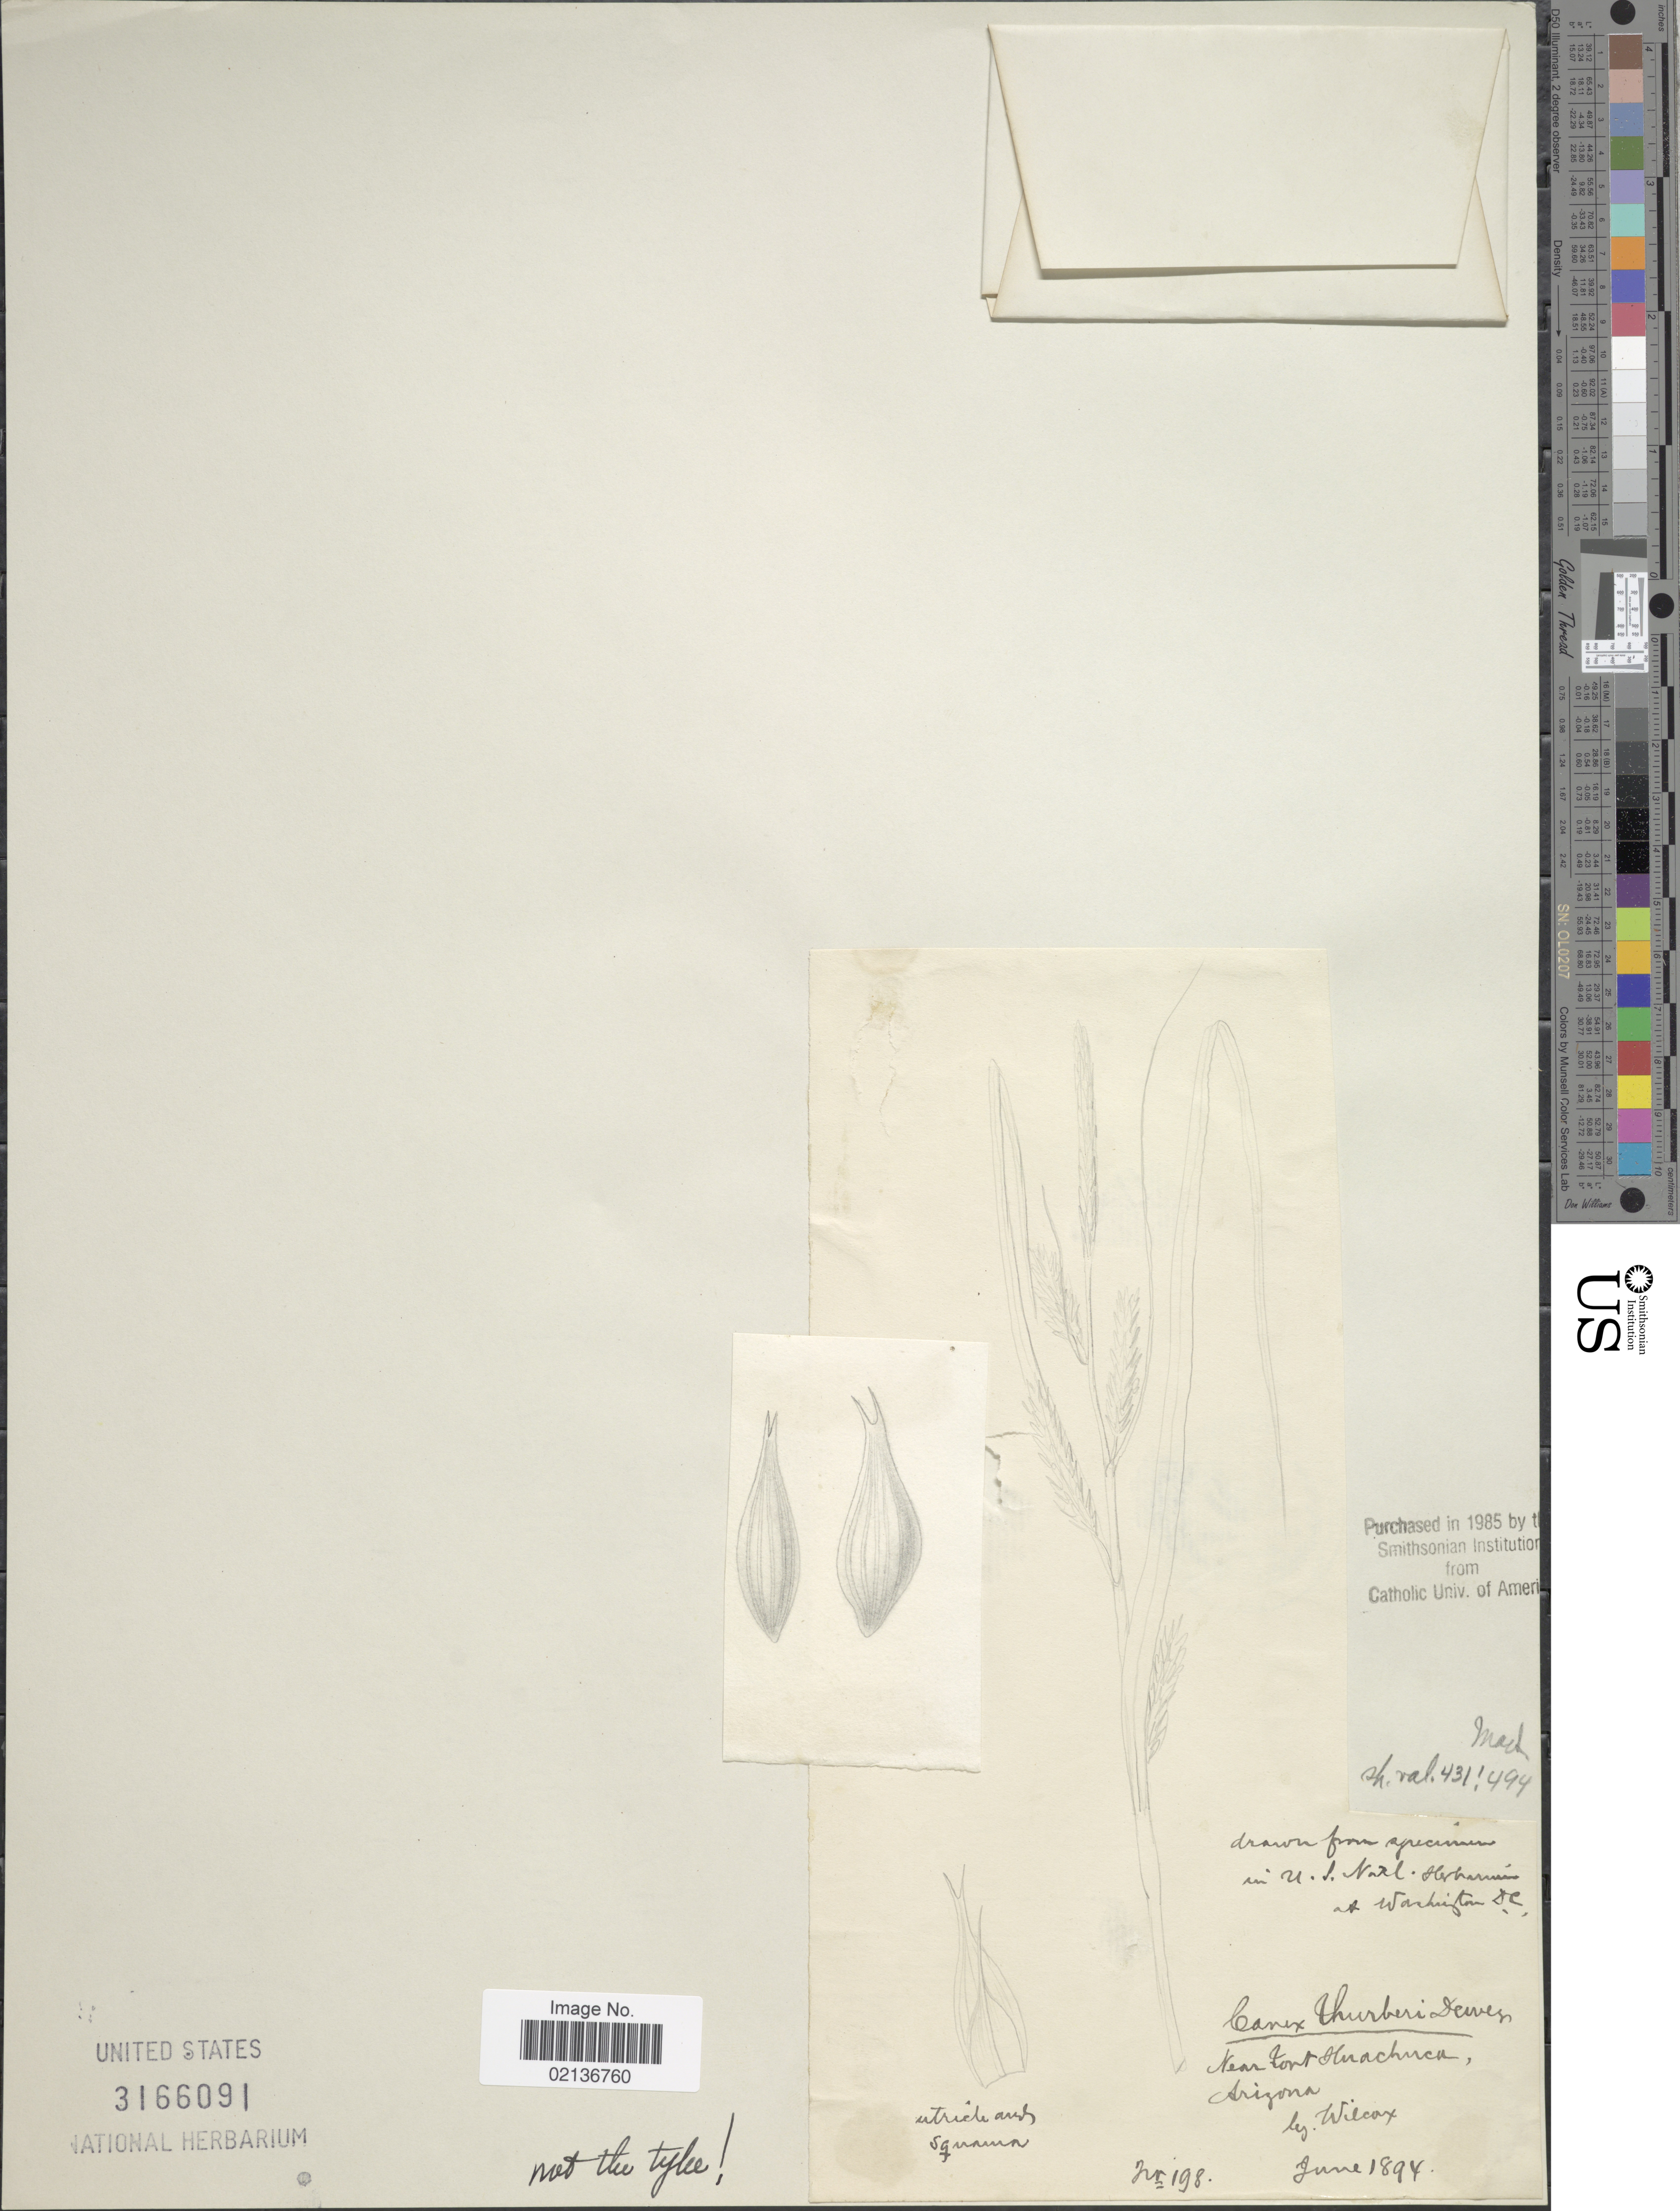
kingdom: Plantae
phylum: Tracheophyta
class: Liliopsida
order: Poales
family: Cyperaceae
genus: Carex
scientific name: Carex thurberi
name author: Dewey ex Torr.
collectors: -. Wilcox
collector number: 198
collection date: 1894-06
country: United States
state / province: Arizona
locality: Near Fort Huachuca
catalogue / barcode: US 3166091